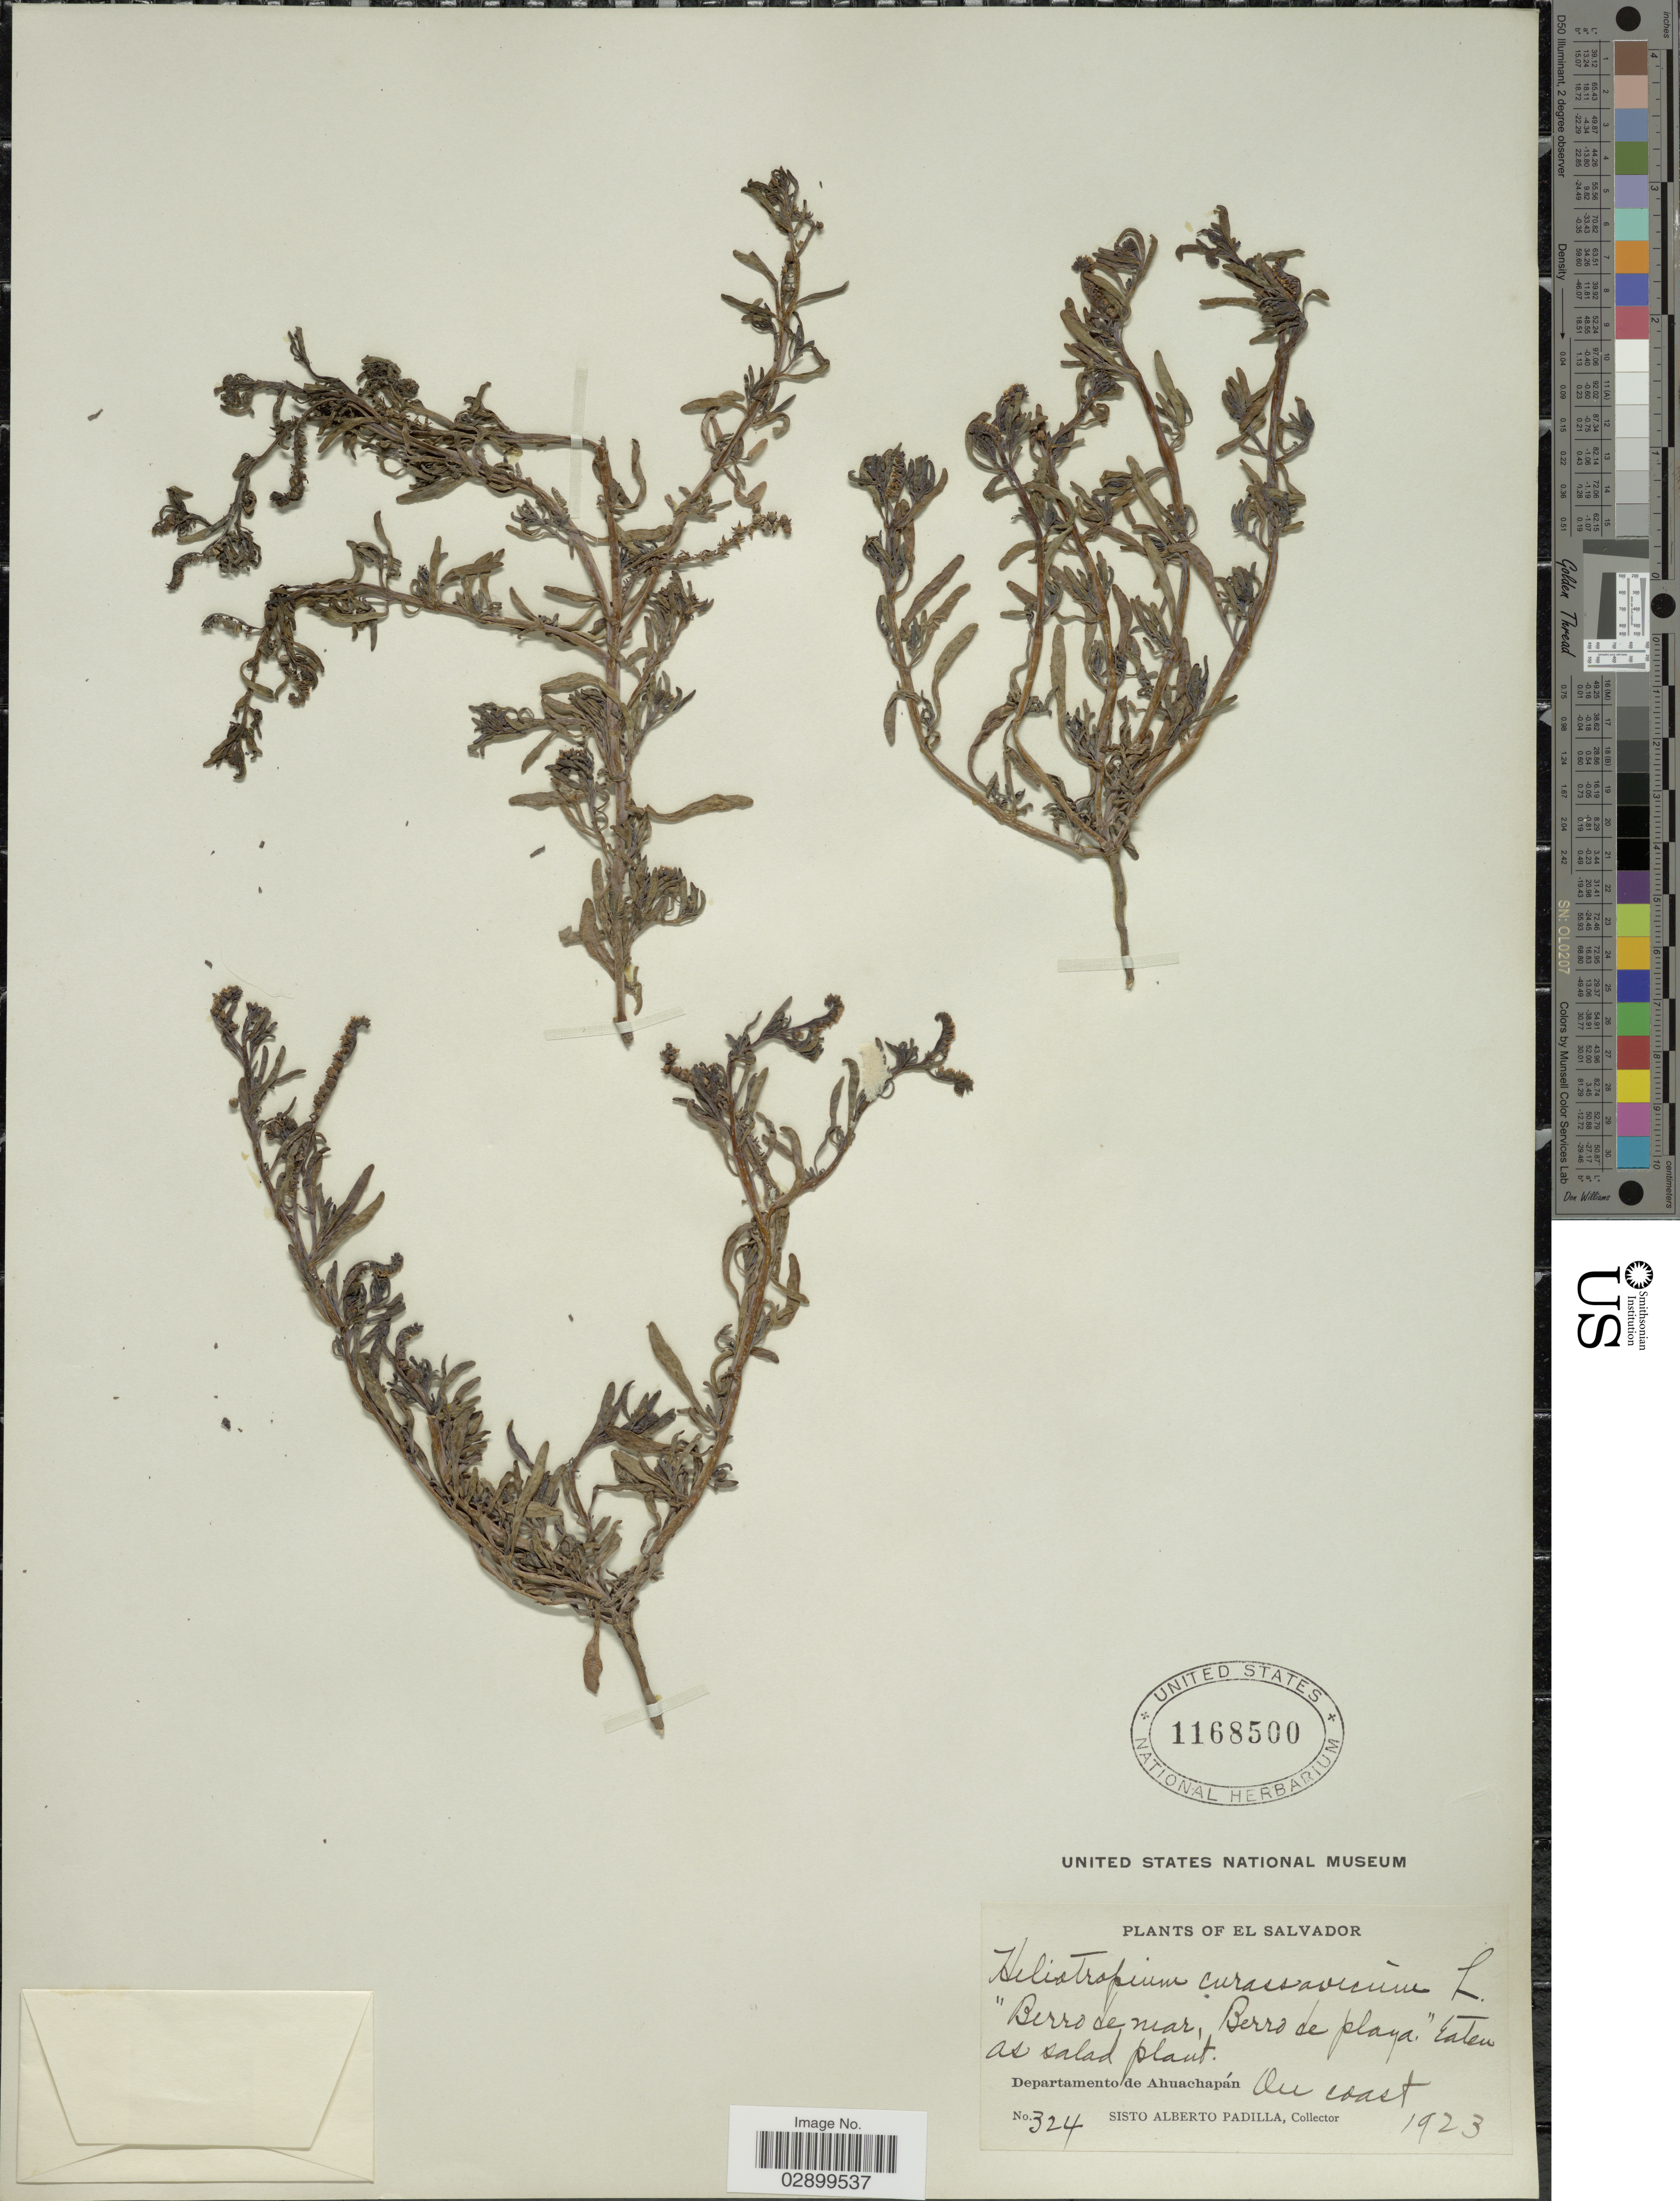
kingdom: Plantae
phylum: Tracheophyta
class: Magnoliopsida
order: Boraginales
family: Heliotropiaceae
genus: Heliotropium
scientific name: Heliotropium curassavicum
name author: L.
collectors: S. A. Padilla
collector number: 324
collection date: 1923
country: El Salvador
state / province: Ahuachapan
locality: Departamento de Ahuachapán, On Coast.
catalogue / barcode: US 1168500